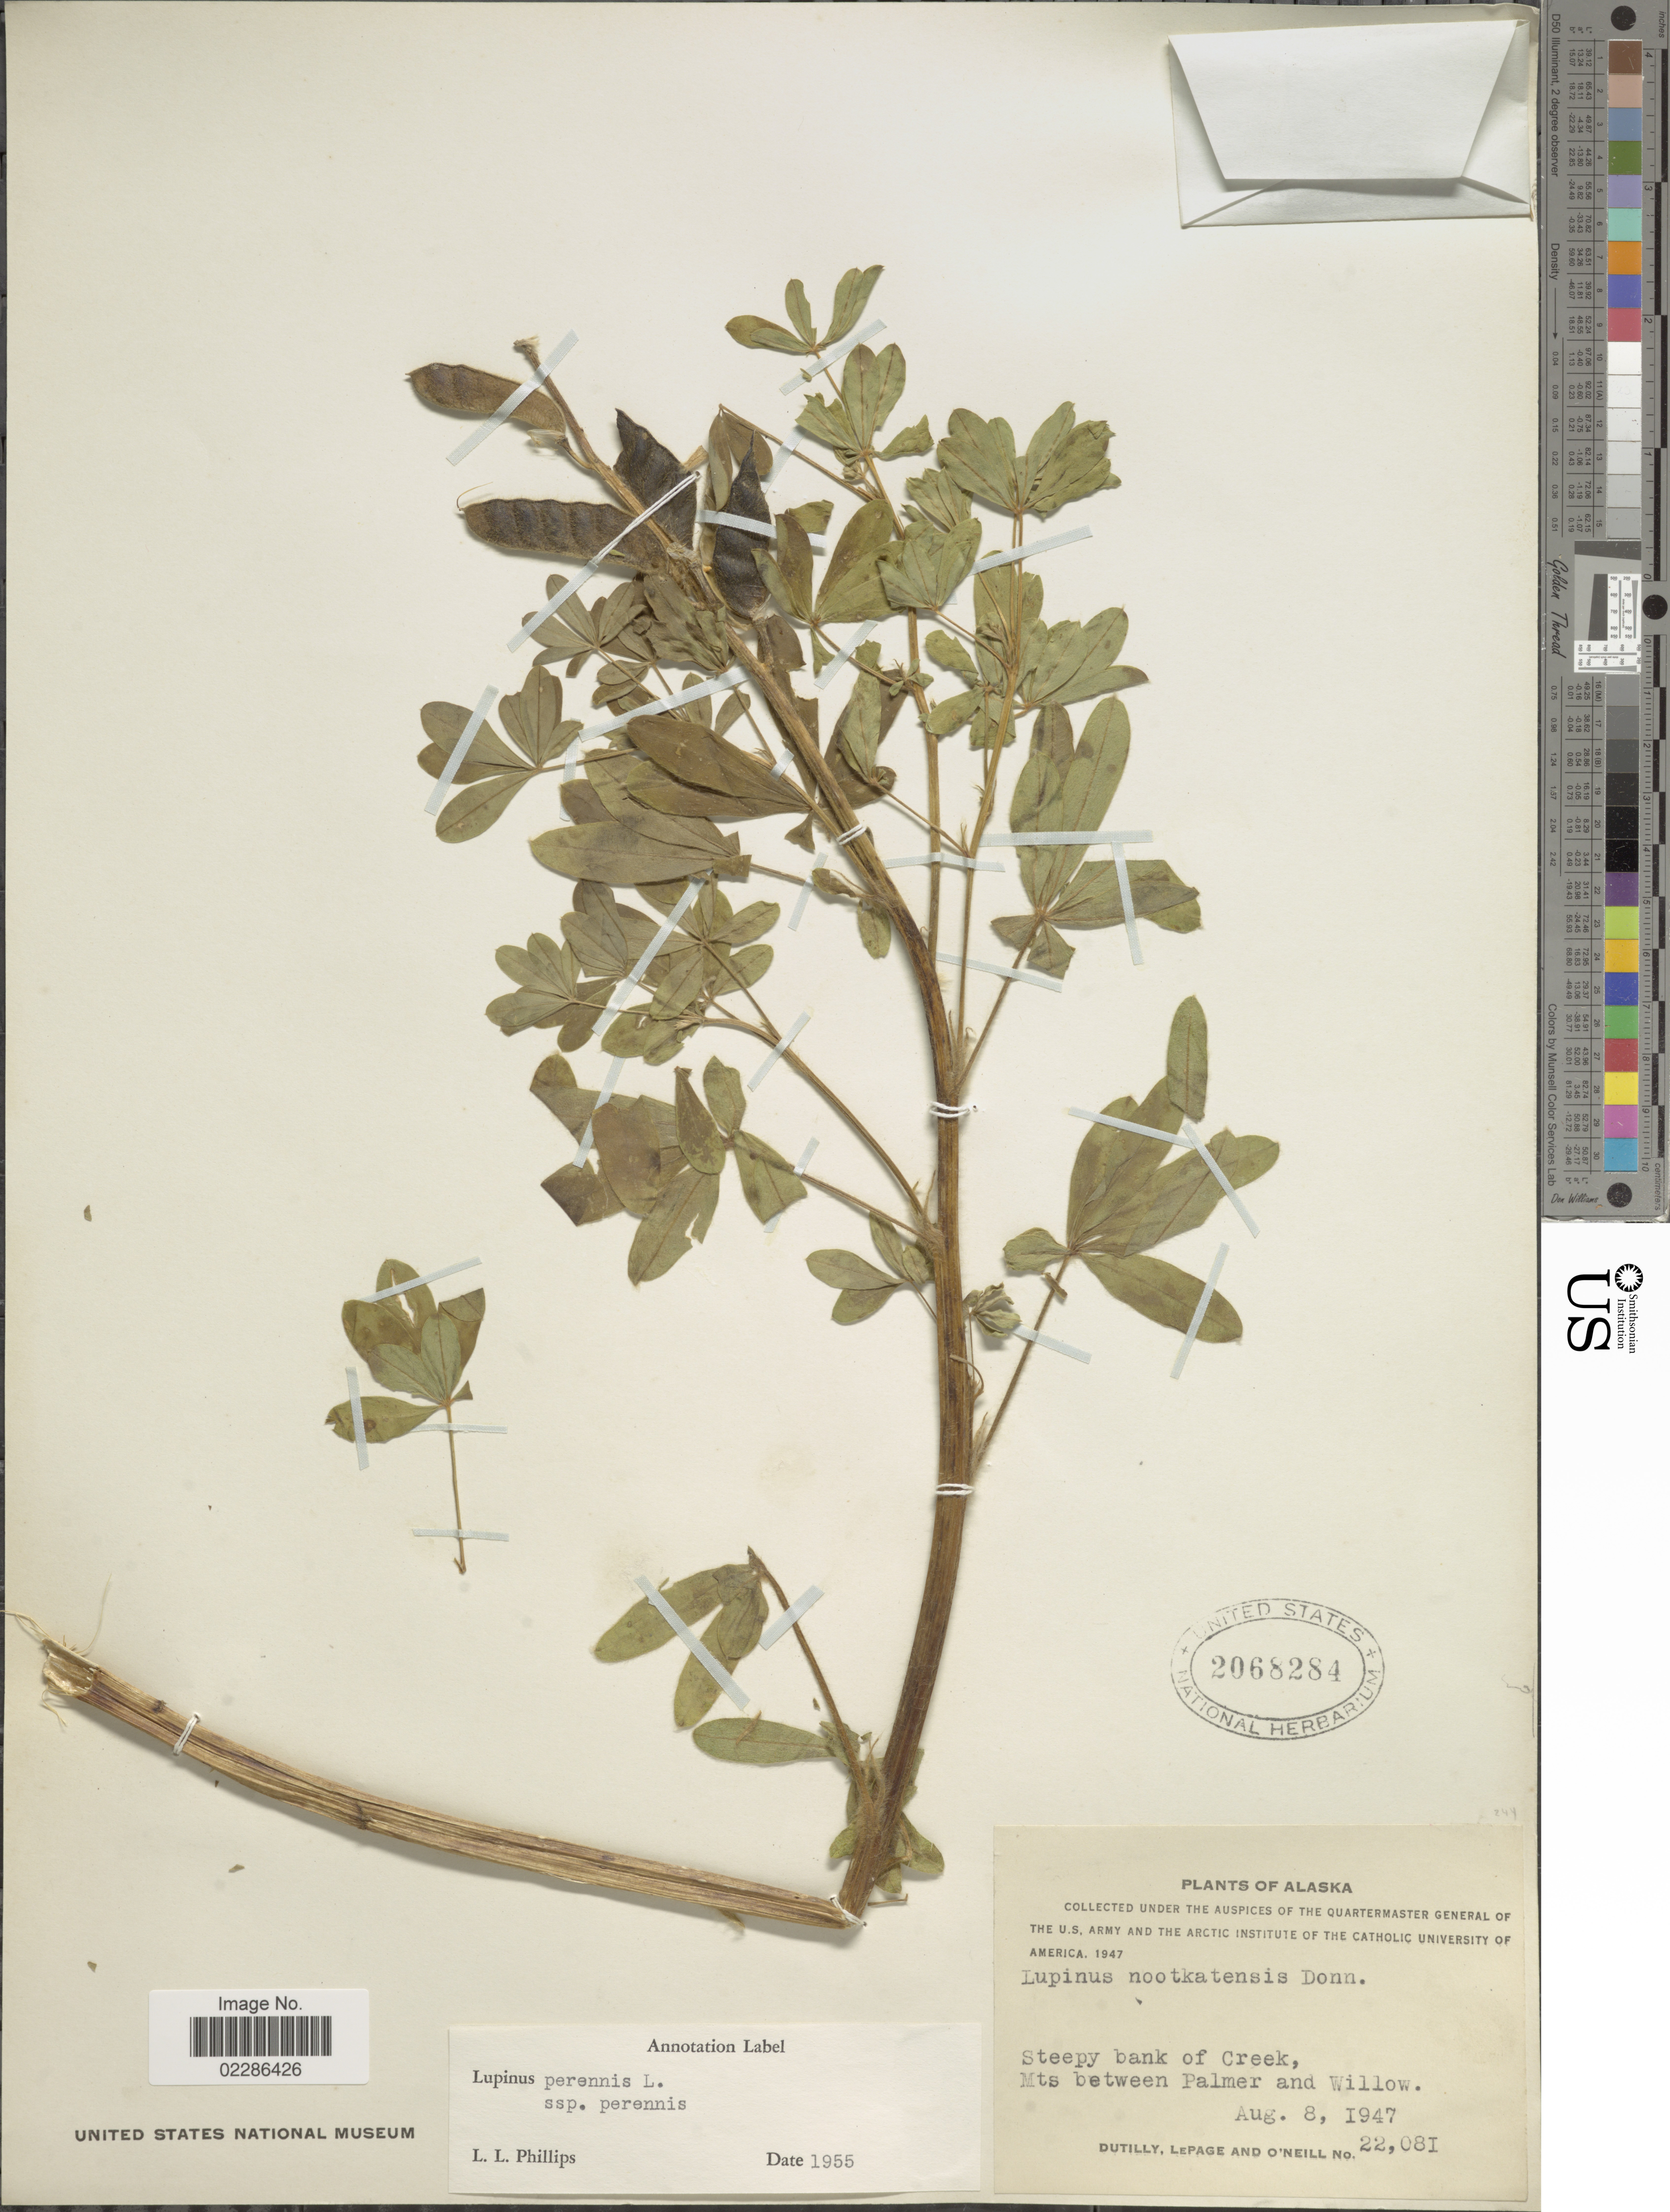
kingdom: Plantae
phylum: Tracheophyta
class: Magnoliopsida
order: Fabales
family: Fabaceae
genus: Lupinus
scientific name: Lupinus nootkatensis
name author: Donn ex Sims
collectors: -. Dutilly, -. LePage & -. O'Neill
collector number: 220181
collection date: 1947-08-08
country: United States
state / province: Alaska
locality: Steepy bank of Creek, Mts between Palmer and Willow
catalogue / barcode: US 2068284